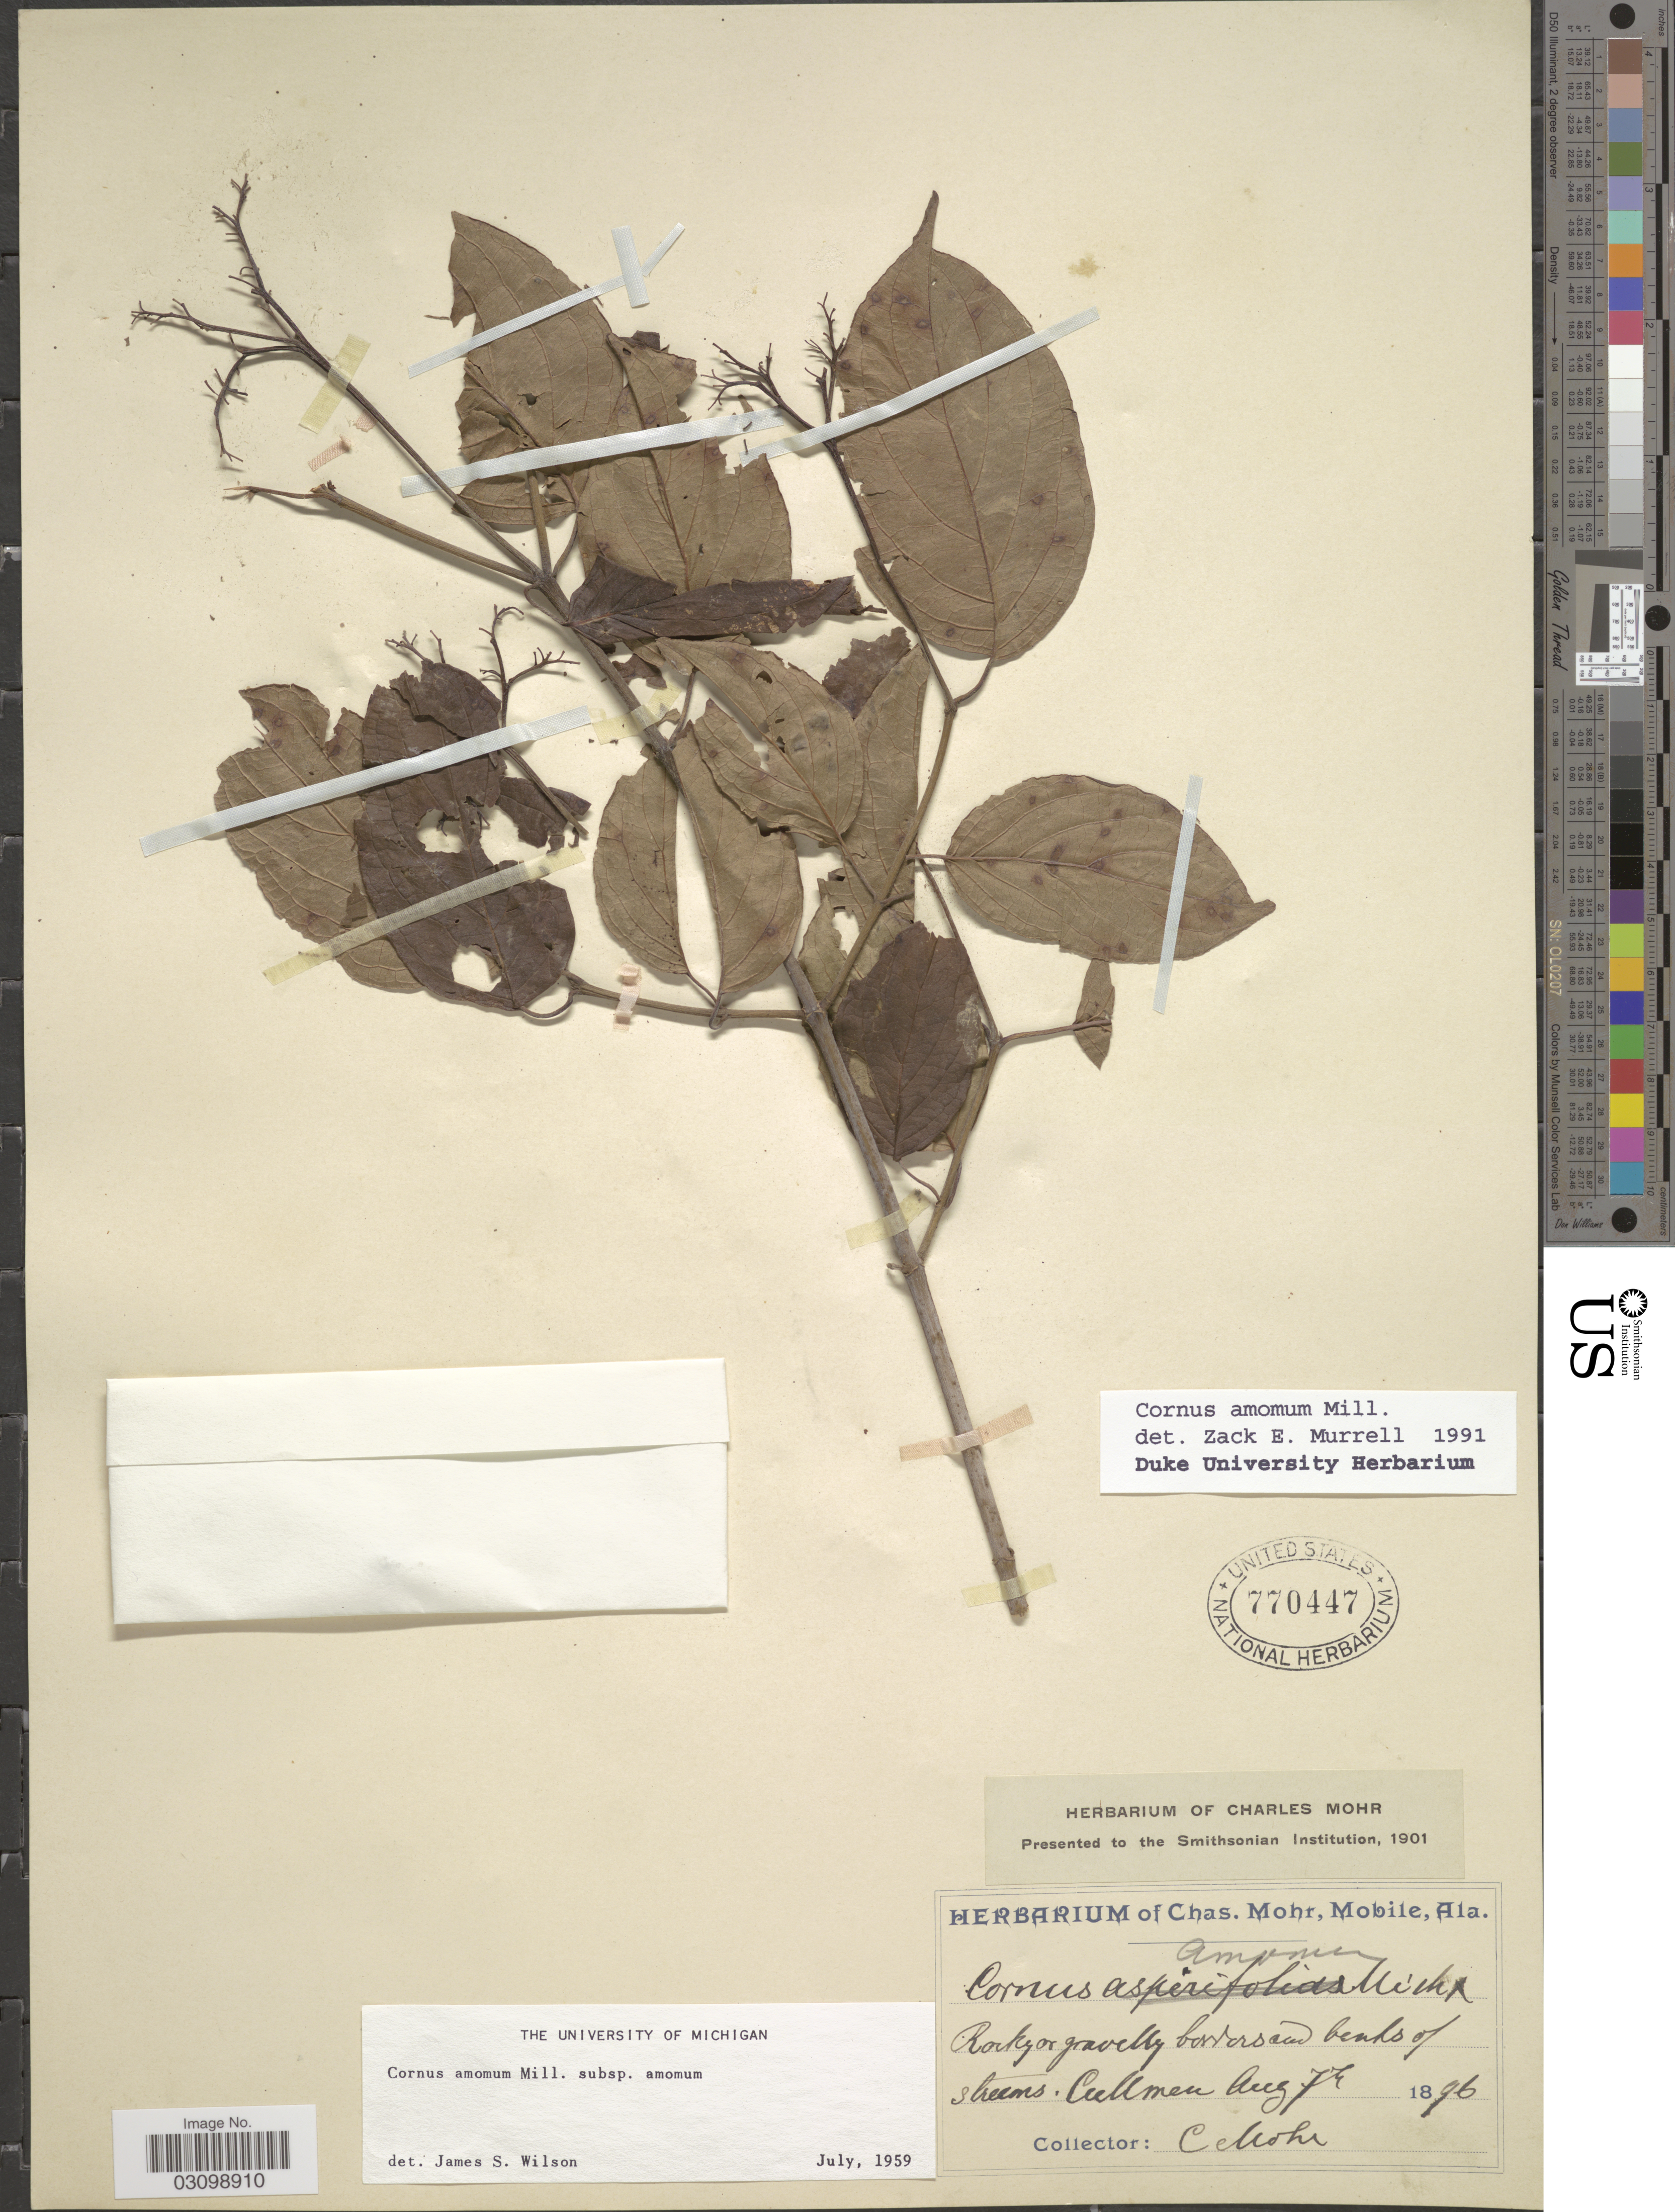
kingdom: Plantae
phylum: Tracheophyta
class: Magnoliopsida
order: Cornales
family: Cornaceae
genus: Cornus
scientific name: Cornus amomum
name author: Mill.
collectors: C. T. Mohr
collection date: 1896-08-07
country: United States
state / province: Alabama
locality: Rocky gravelly borders and banks of streams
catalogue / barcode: US 770447